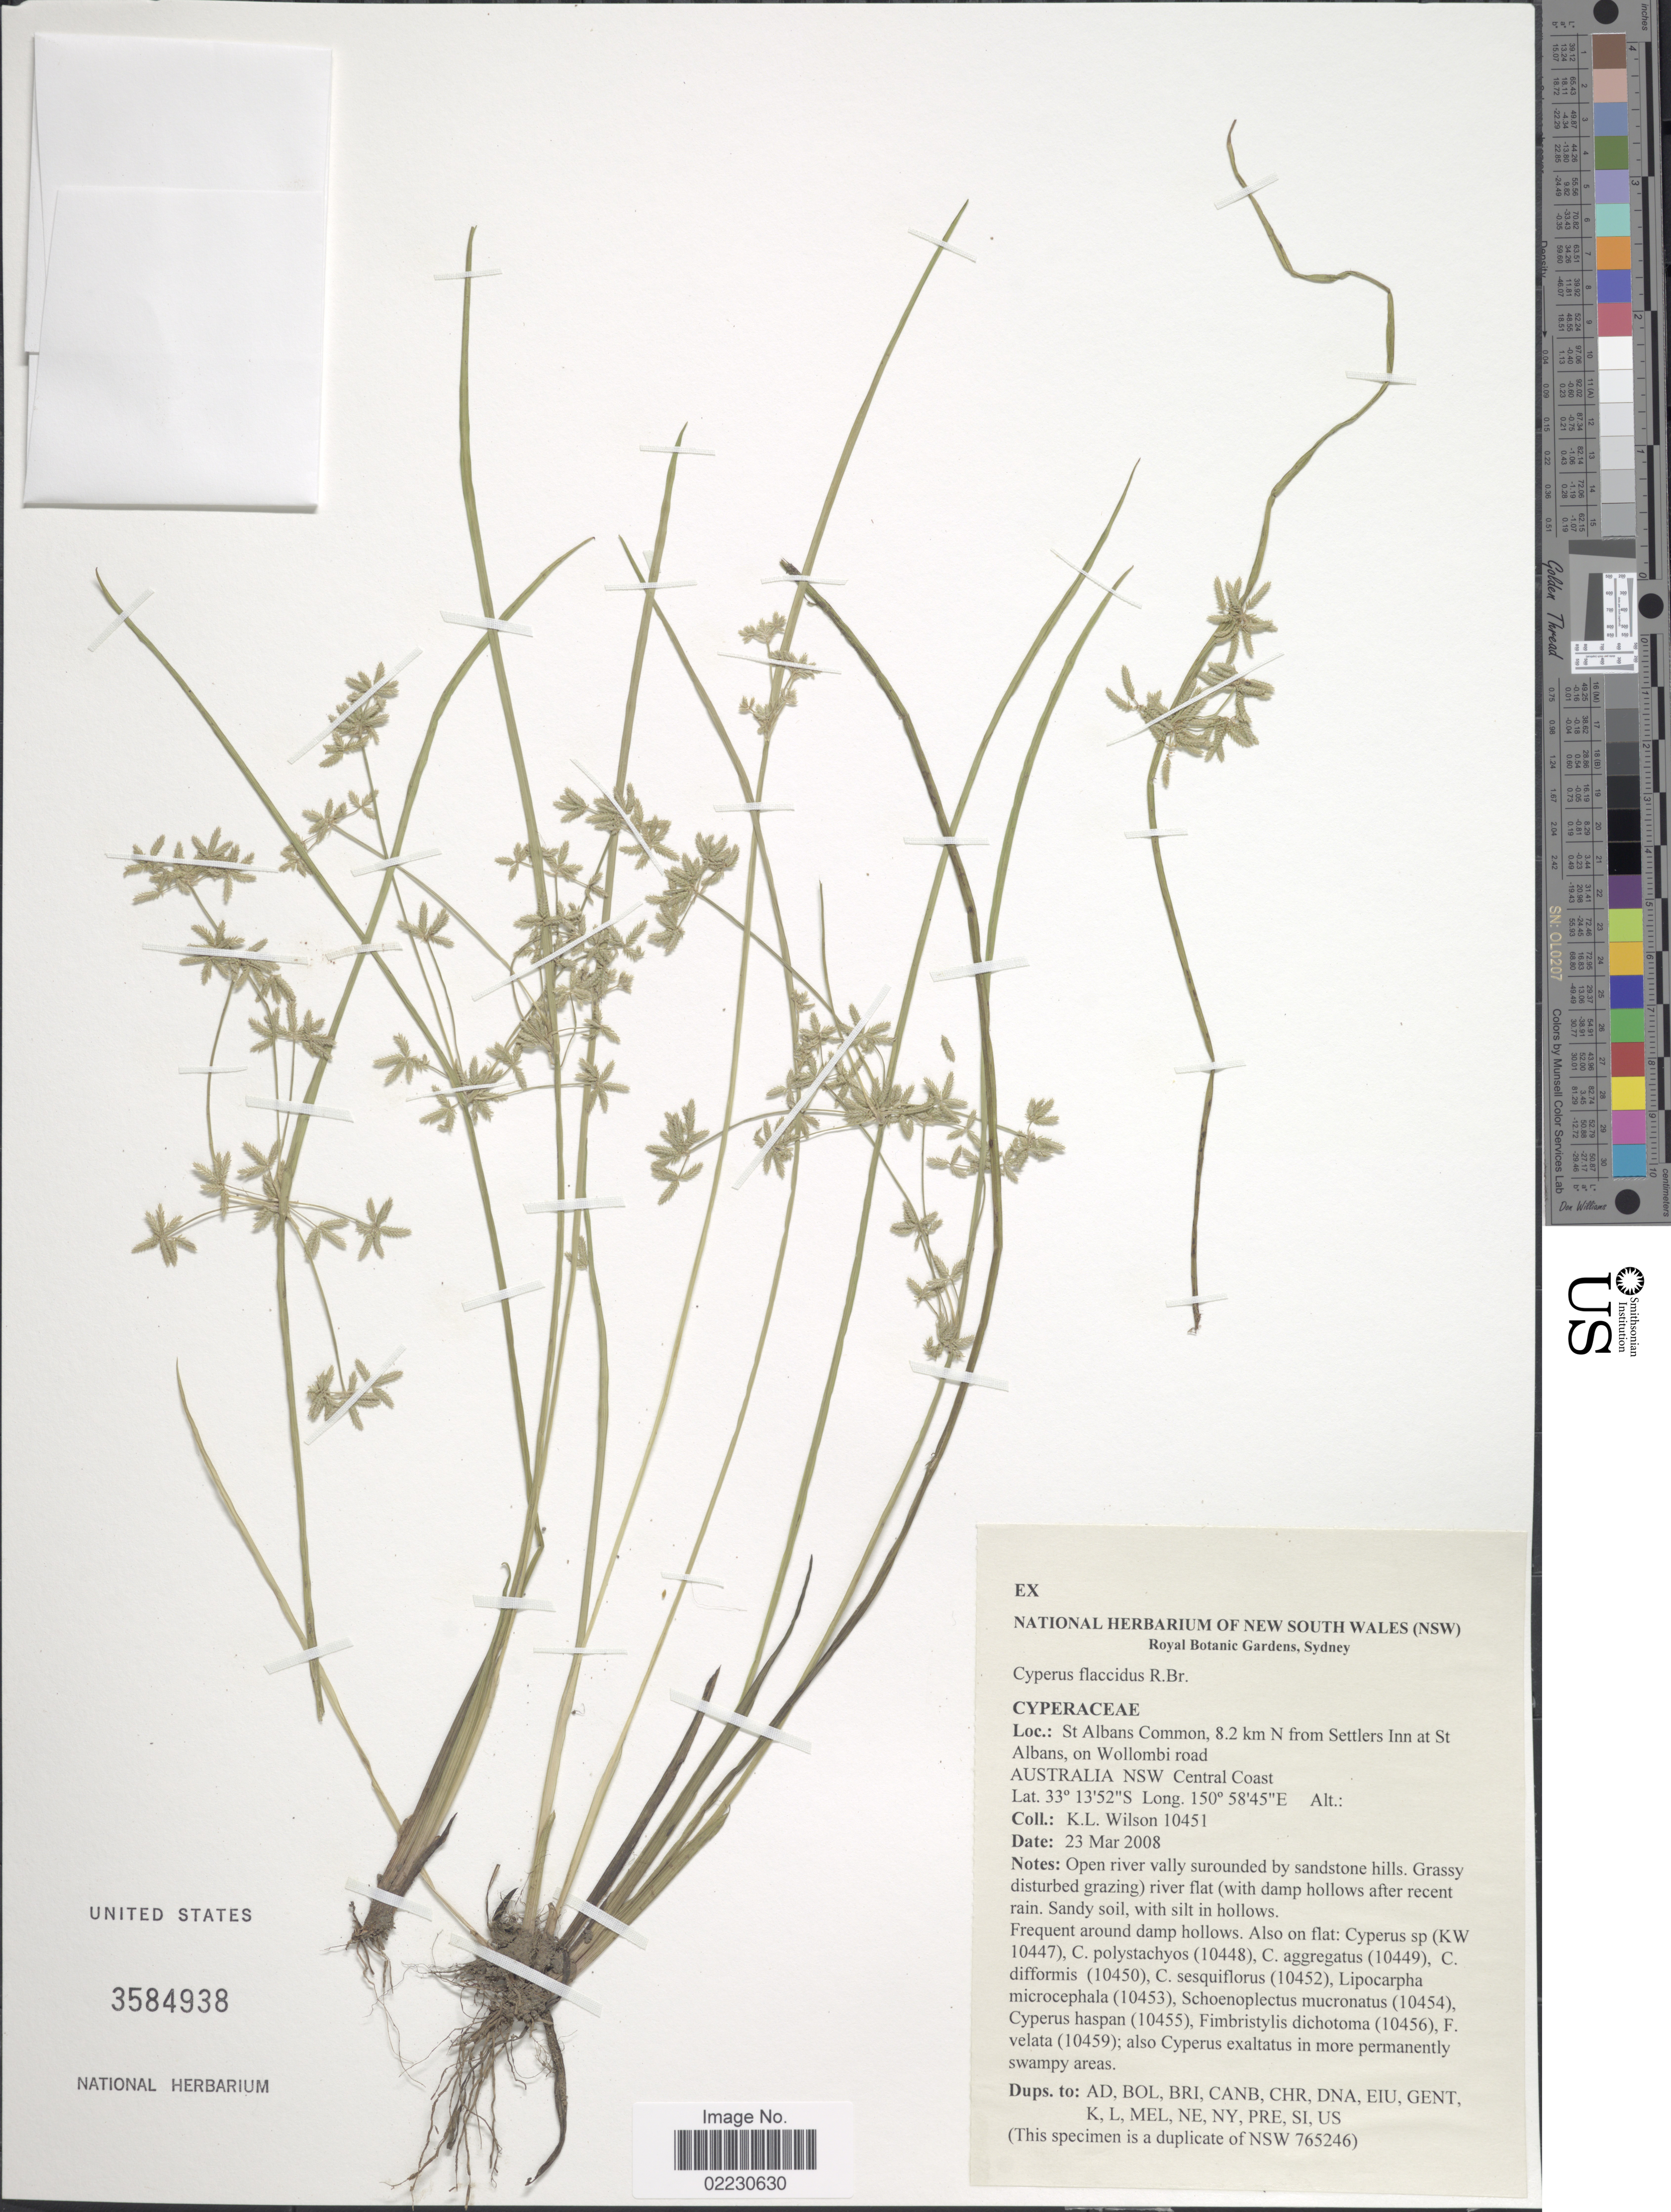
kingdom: Plantae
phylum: Tracheophyta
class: Liliopsida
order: Poales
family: Cyperaceae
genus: Cyperus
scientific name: Cyperus flaccidus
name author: R. Br.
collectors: K. L. Wilson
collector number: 10451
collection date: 2008-03-23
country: Australia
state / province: New South Wales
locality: St Albans Common, 8.2 km N from Settlers Inn at St Albans, on Wollombi road. AUSTRALIA NSW Central Coast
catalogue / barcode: US 3584938